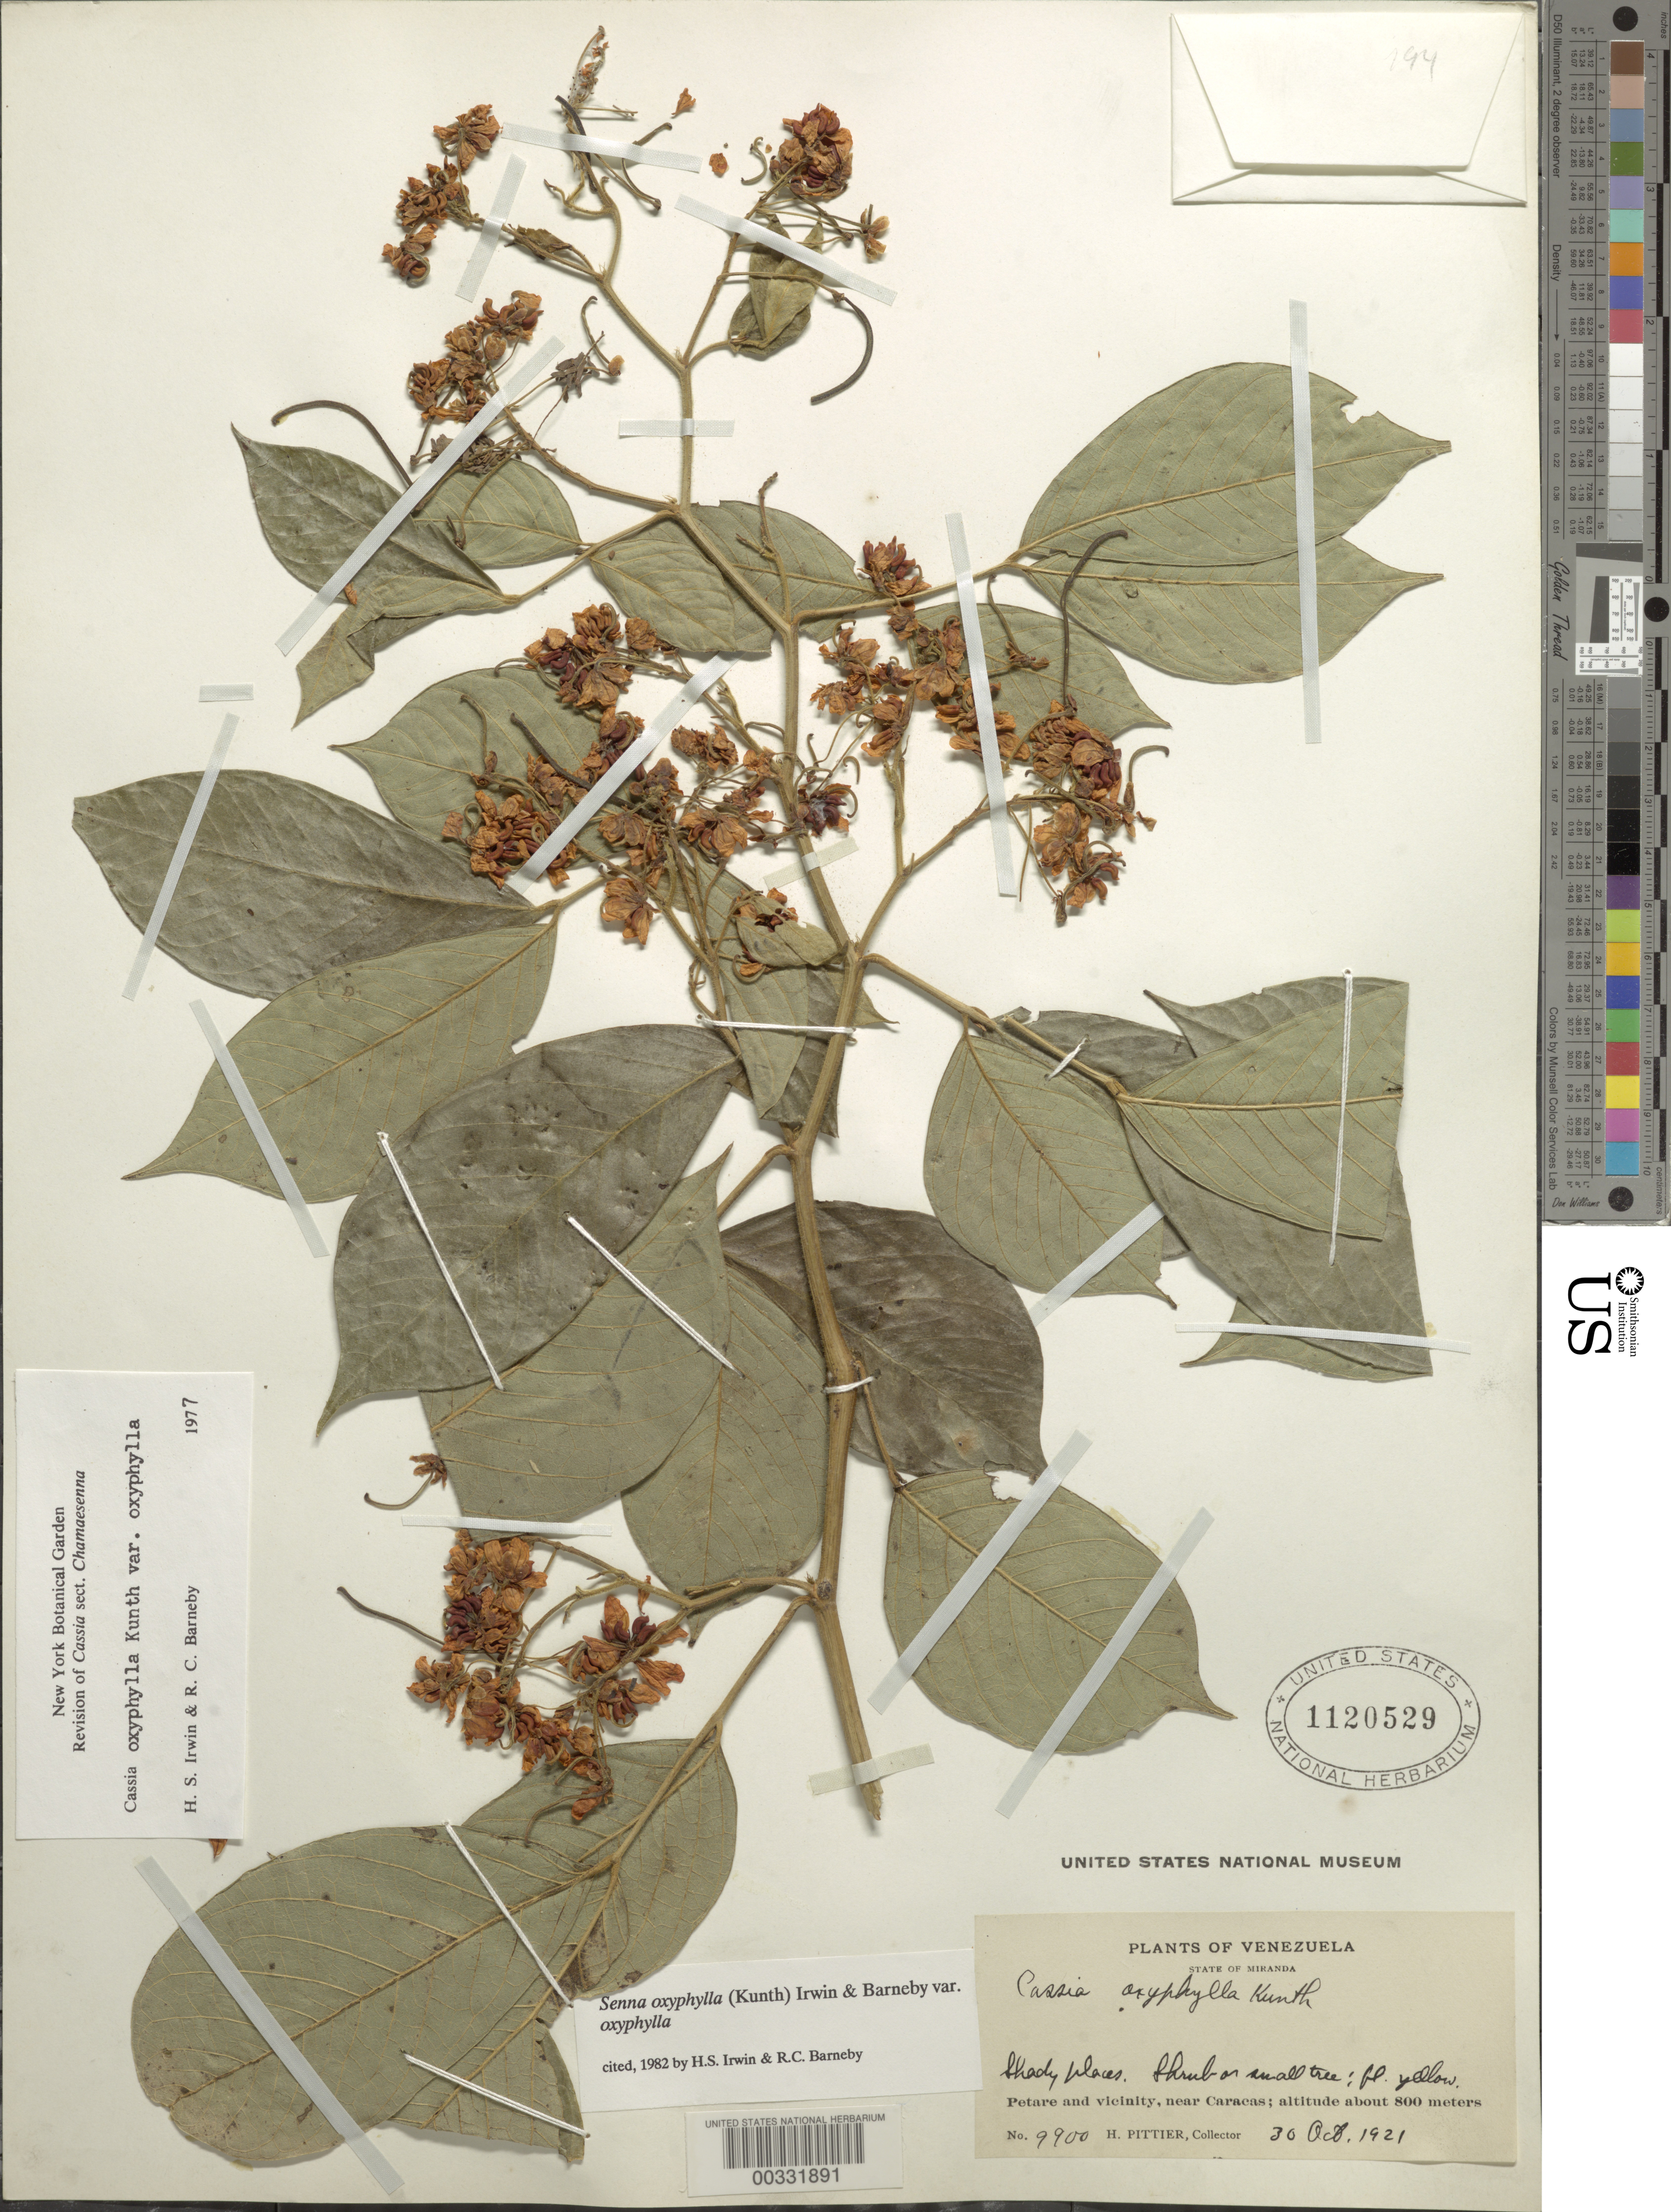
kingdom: Plantae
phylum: Tracheophyta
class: Magnoliopsida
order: Fabales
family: Fabaceae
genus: Senna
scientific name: Senna oxyphylla var. oxyphylla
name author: (Kunth) H.S. Irwin & Barneby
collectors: H. F. Pittier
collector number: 9900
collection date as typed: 30 Oct 1921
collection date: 1921-10-30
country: Venezuela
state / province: Miranda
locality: Petare and vicinity, near caracas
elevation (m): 800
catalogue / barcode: US 1120529